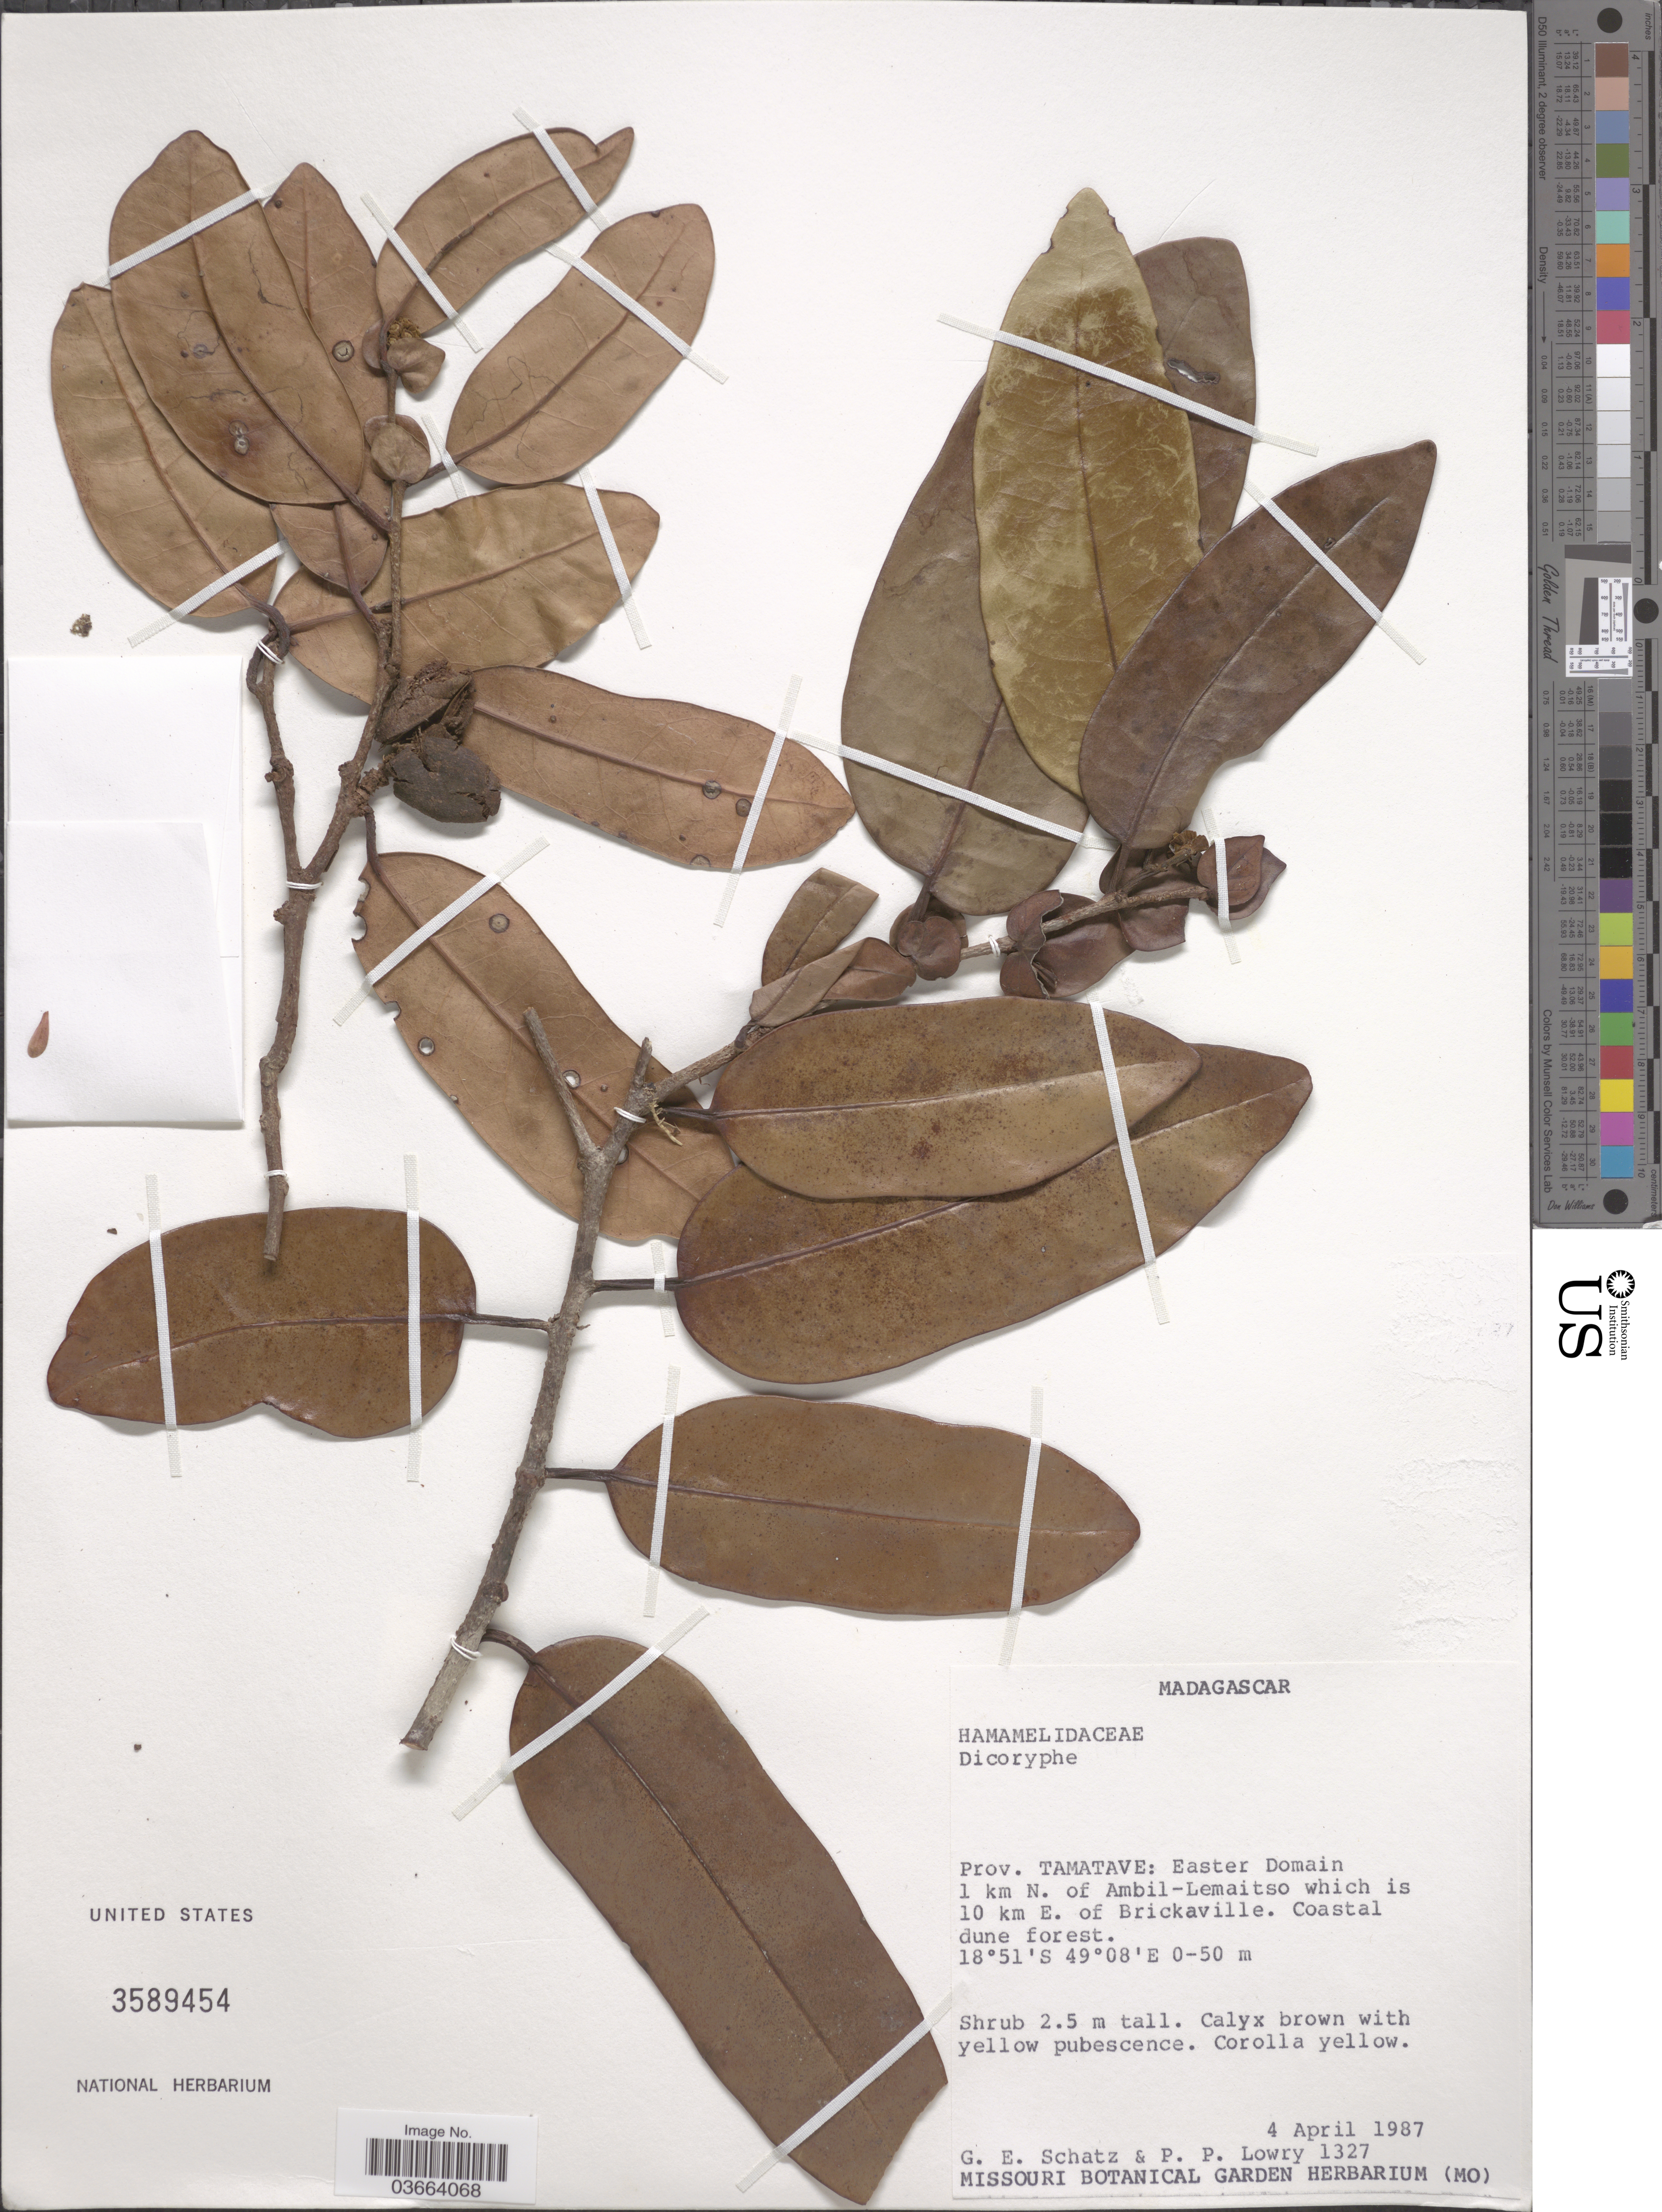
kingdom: Plantae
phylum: Tracheophyta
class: Magnoliopsida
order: Saxifragales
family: Hamamelidaceae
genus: Dicoryphe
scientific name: Dicoryphe sp.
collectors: G. Schatz & P. Lowry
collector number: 1327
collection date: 1987-04-04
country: Madagascar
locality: Prov. Tamatave: Easter Domain 1 km N. of Ambil-Lemaitso which is 10 km E. of Brickaville.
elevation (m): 0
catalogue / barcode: US 3589454